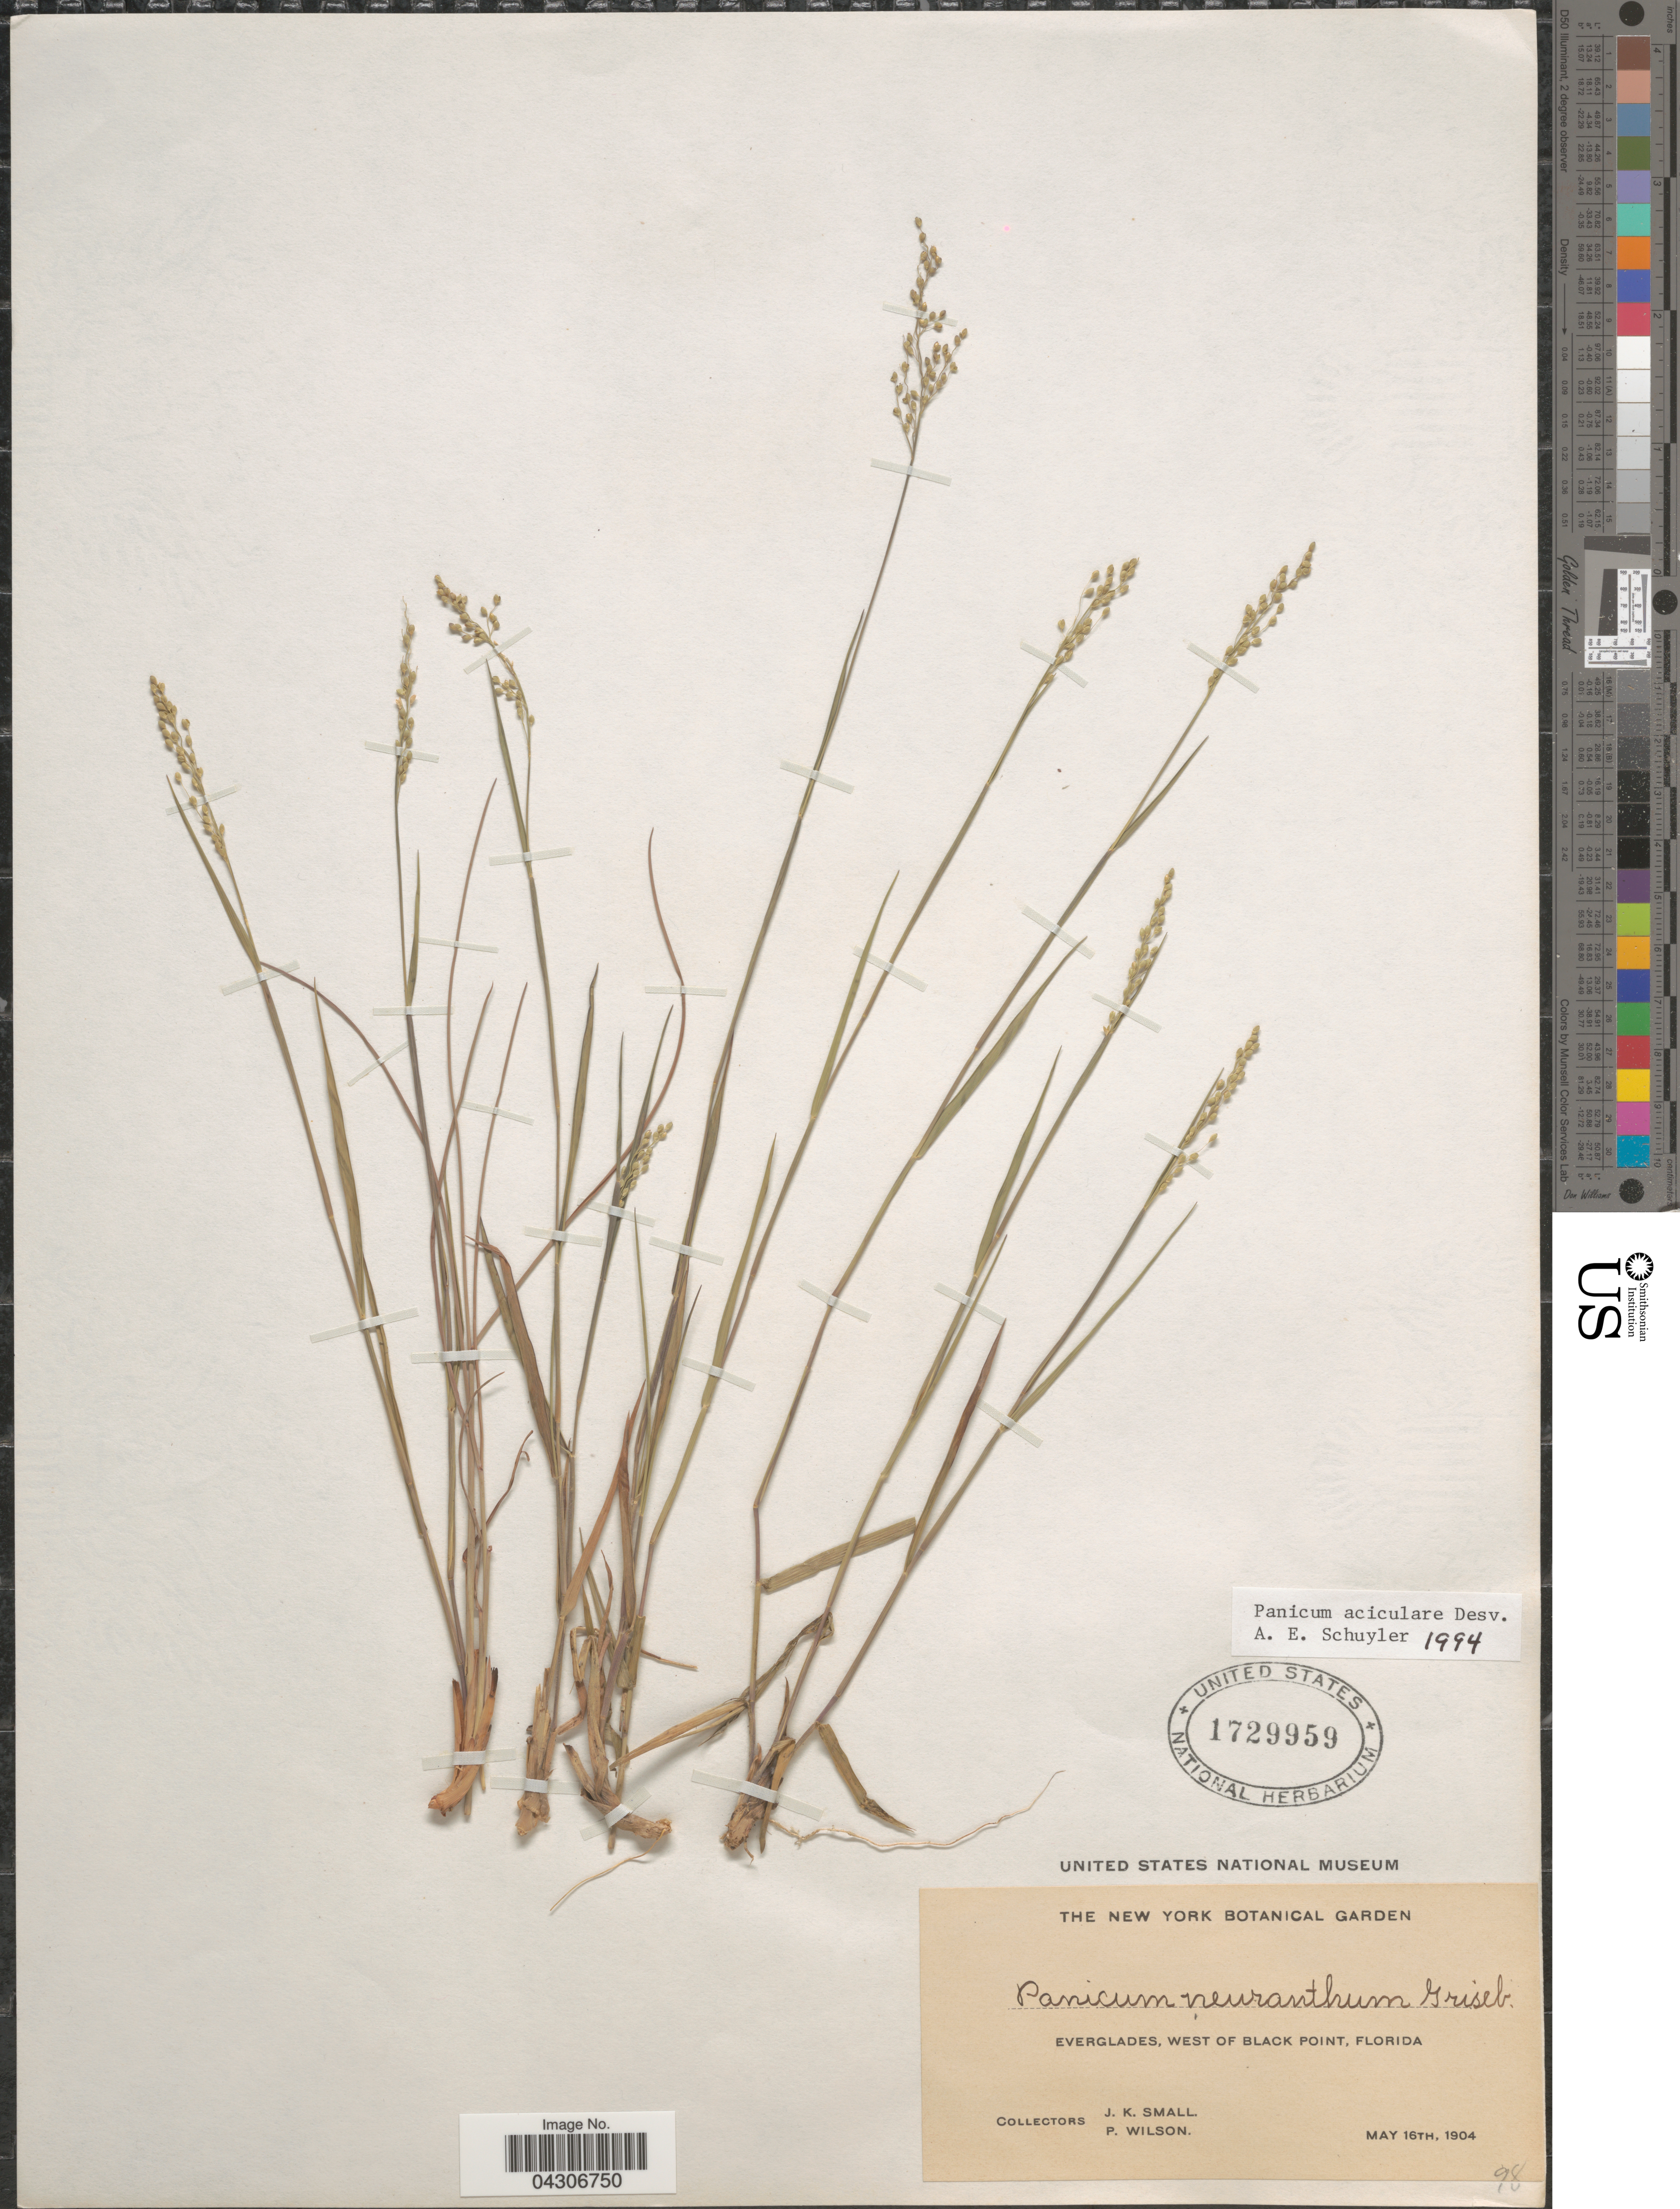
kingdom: Plantae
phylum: Tracheophyta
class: Liliopsida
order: Poales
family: Poaceae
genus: Dichanthelium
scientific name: Dichanthelium aciculare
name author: (Desv. ex Poir.) Gould & C.A. Clark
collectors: J. K. Small & P. Wilson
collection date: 1904-05-16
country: United States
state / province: Florida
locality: Everglades, West Of Black Point.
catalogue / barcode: US 1729959